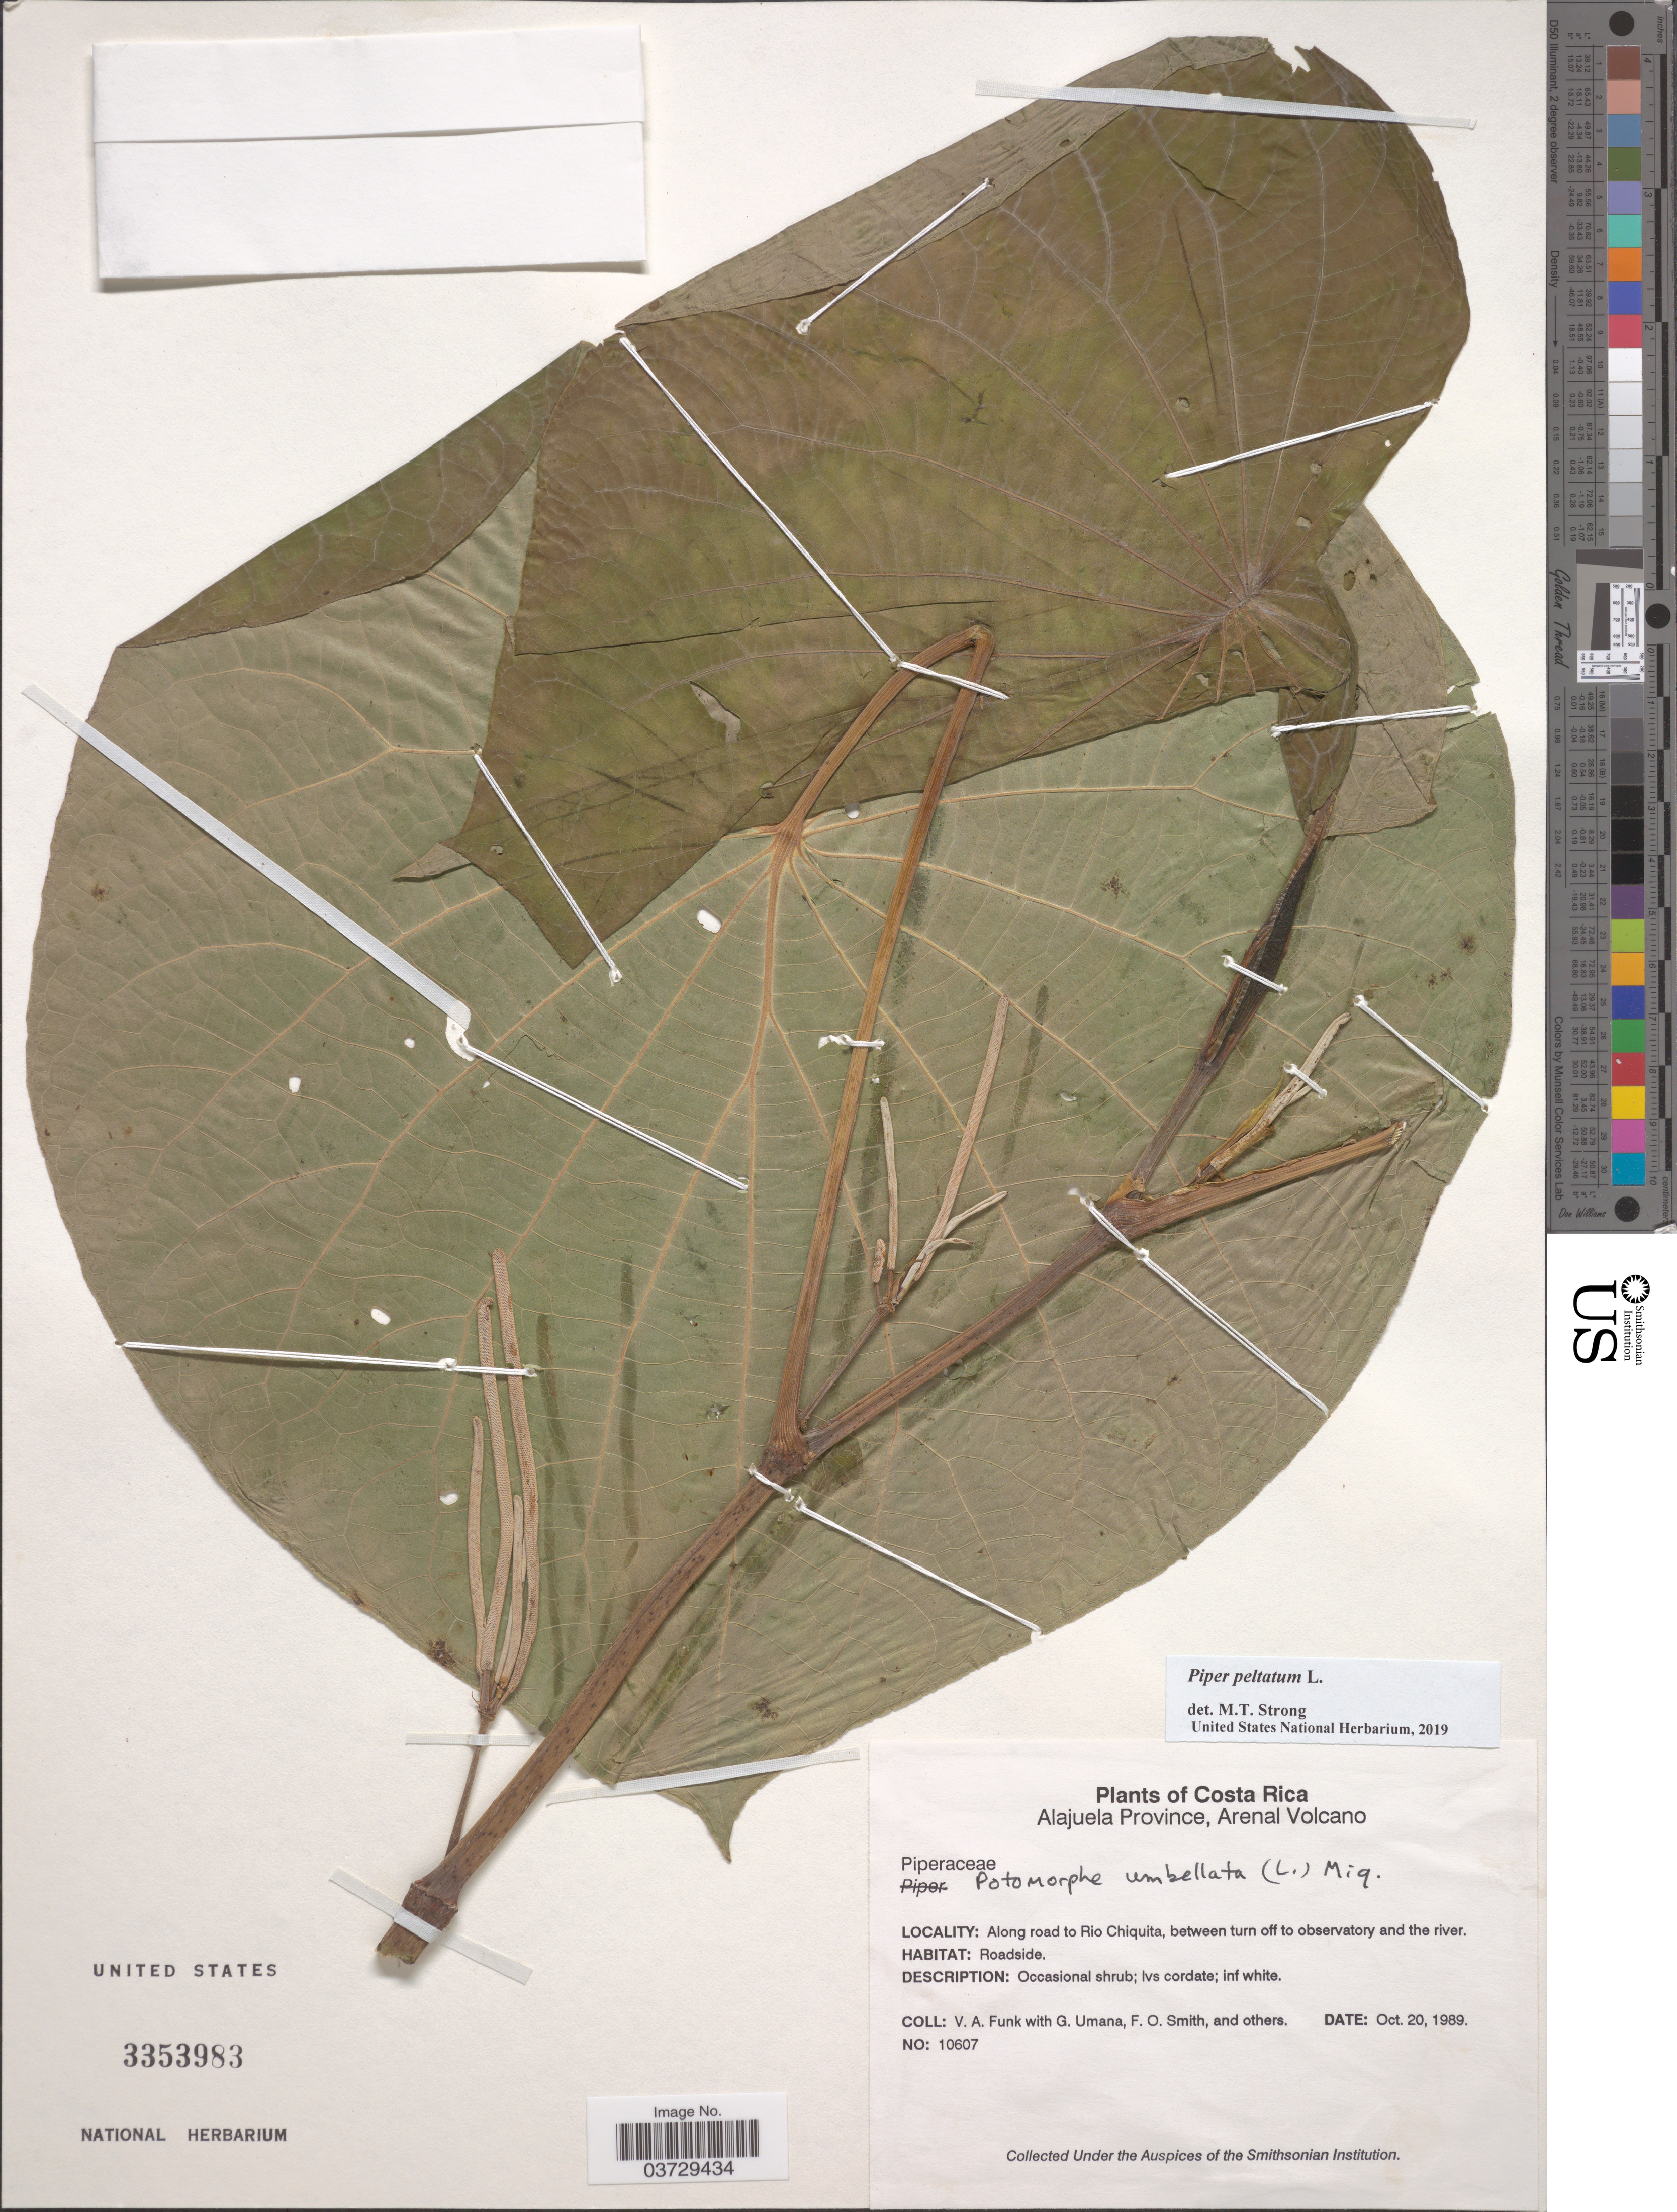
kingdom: Plantae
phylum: Tracheophyta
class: Magnoliopsida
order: Piperales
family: Piperaceae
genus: Piper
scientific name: Piper peltatum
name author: L.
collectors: V. Funk, G. Umana, F. Smith & et al.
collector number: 10607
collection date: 1989-10-20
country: Costa Rica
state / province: Alajuela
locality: Arenal Volcano. Along road to Rio Chiquita, between turn off to observatory and the river.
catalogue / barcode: US 3353983